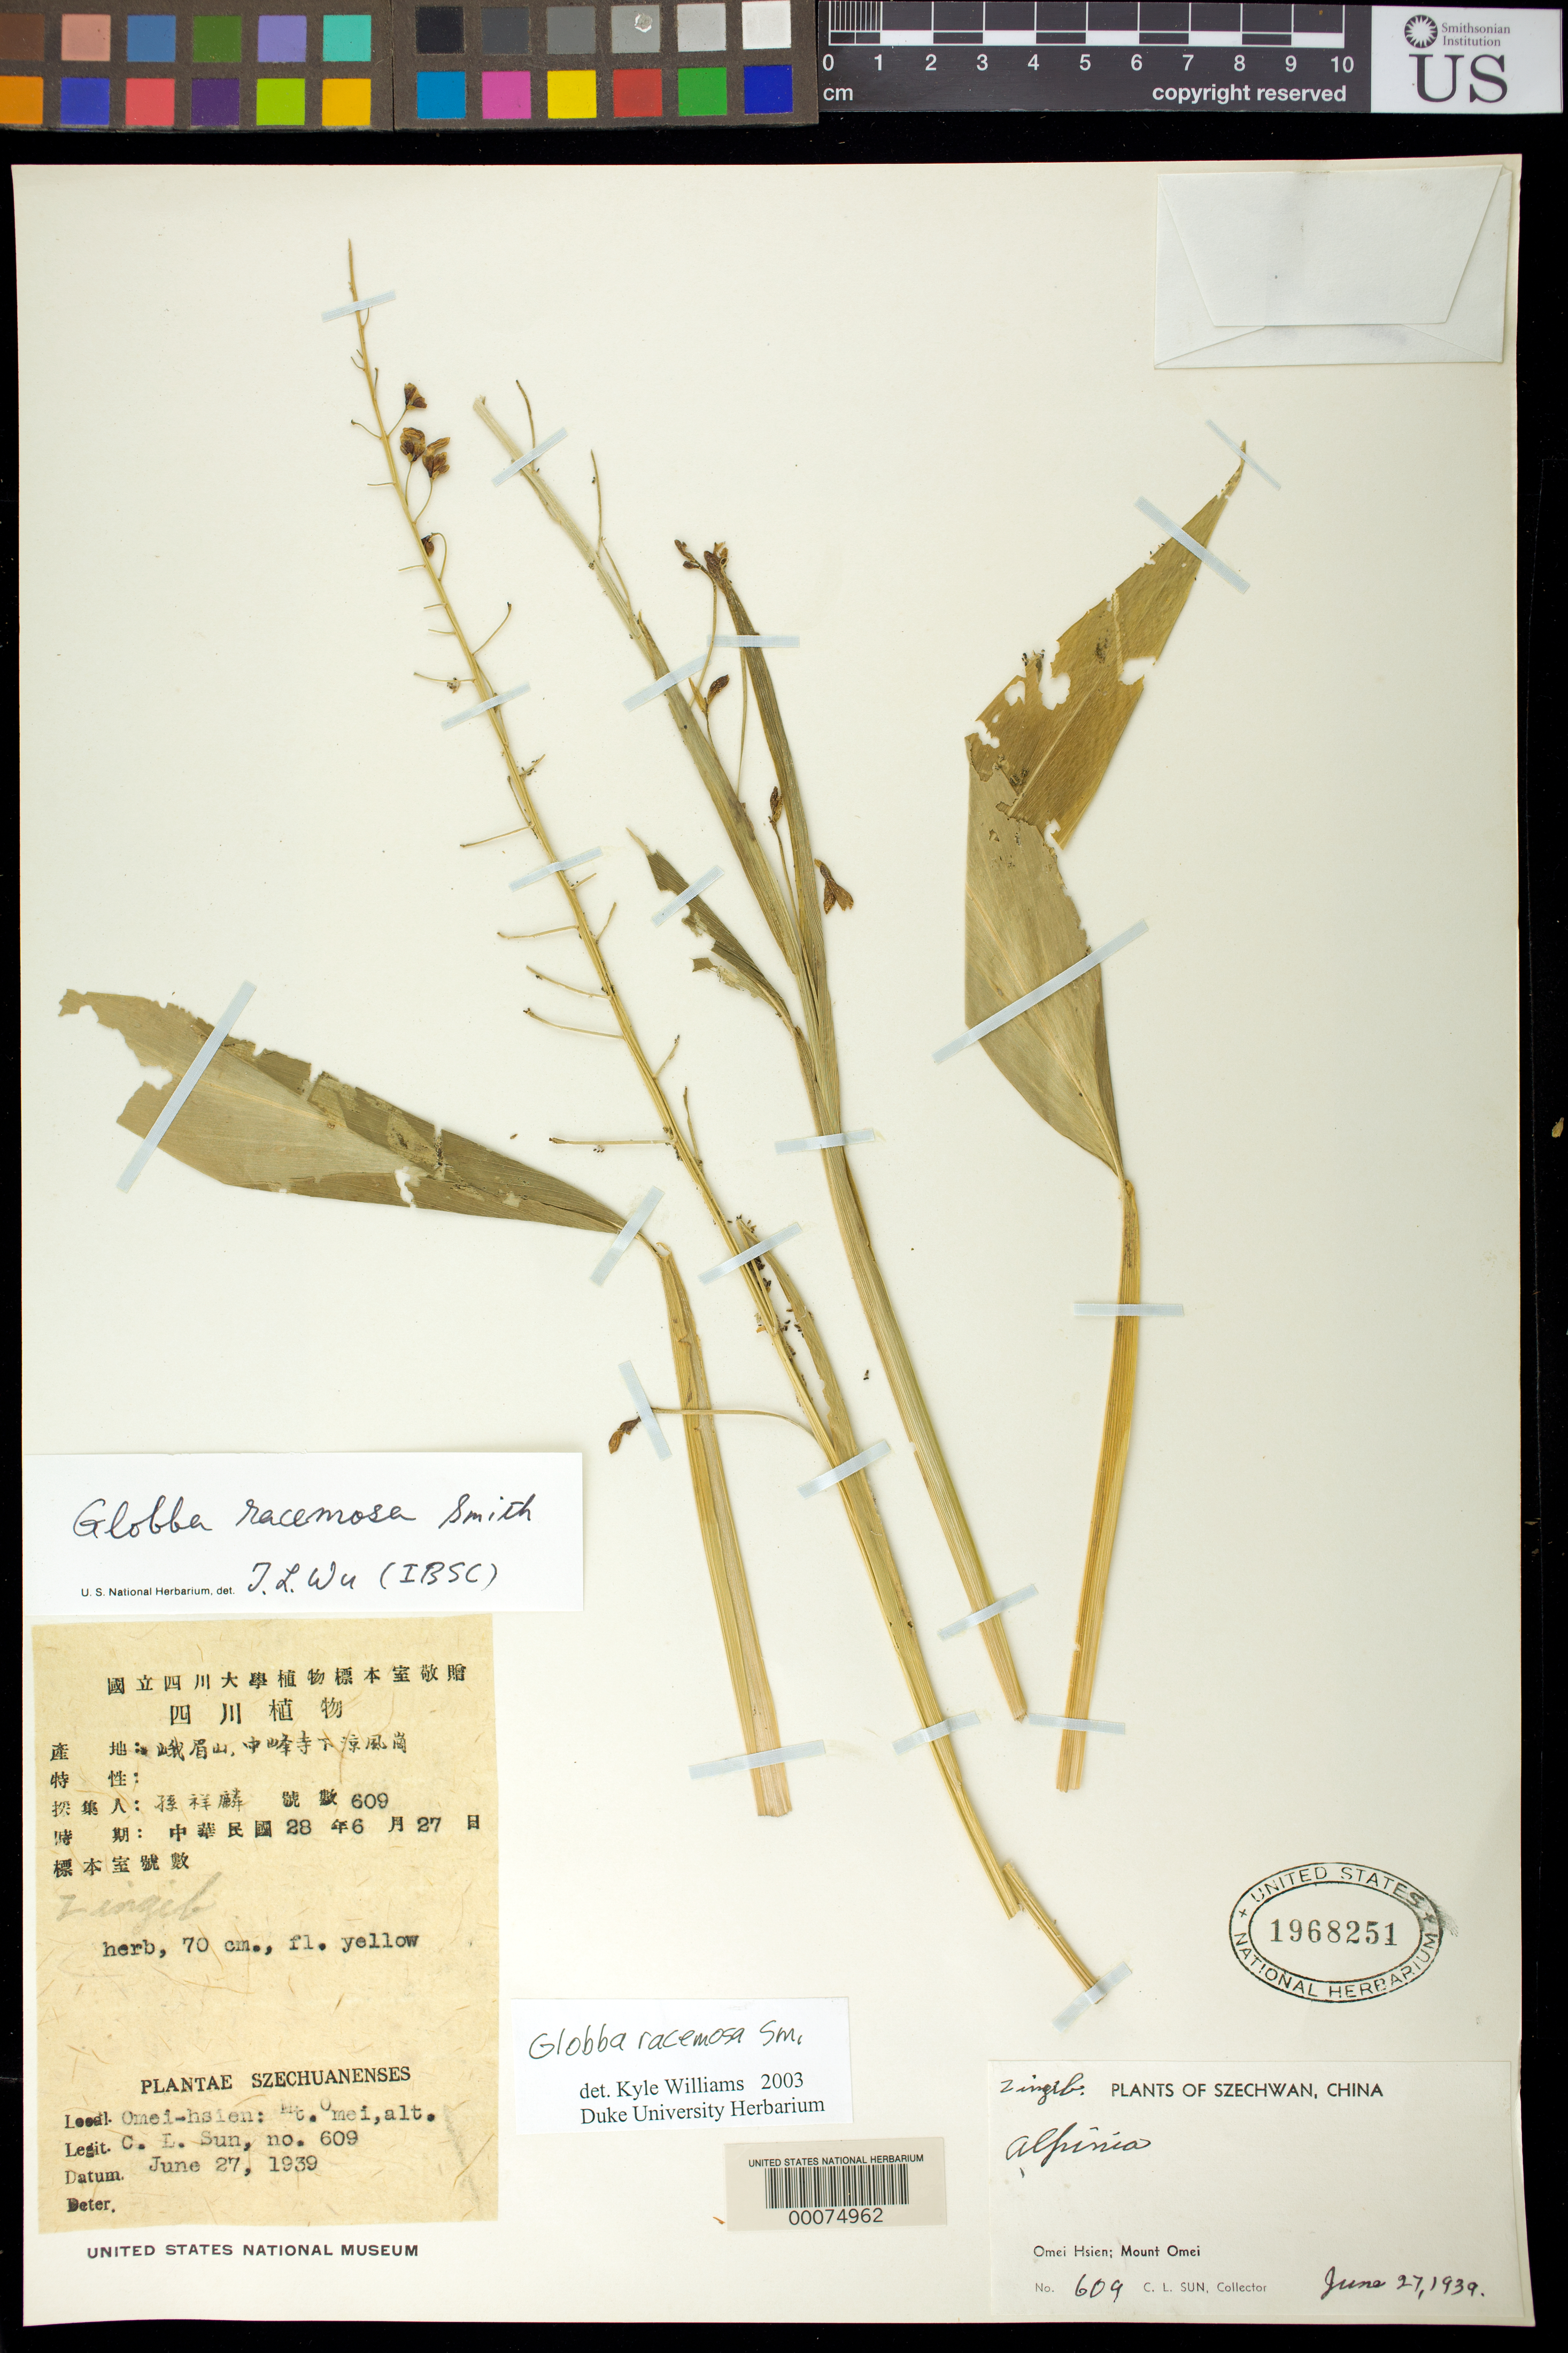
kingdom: Plantae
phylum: Tracheophyta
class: Liliopsida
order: Zingiberales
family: Zingiberaceae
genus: Globba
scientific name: Globba racemosa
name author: Sm.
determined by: Wu, Te-Ling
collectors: C. Sun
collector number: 609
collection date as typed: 27 Jun 1939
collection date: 1939-06-27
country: China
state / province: Sichuan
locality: Omei hsien, mount omei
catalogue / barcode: US 1968251